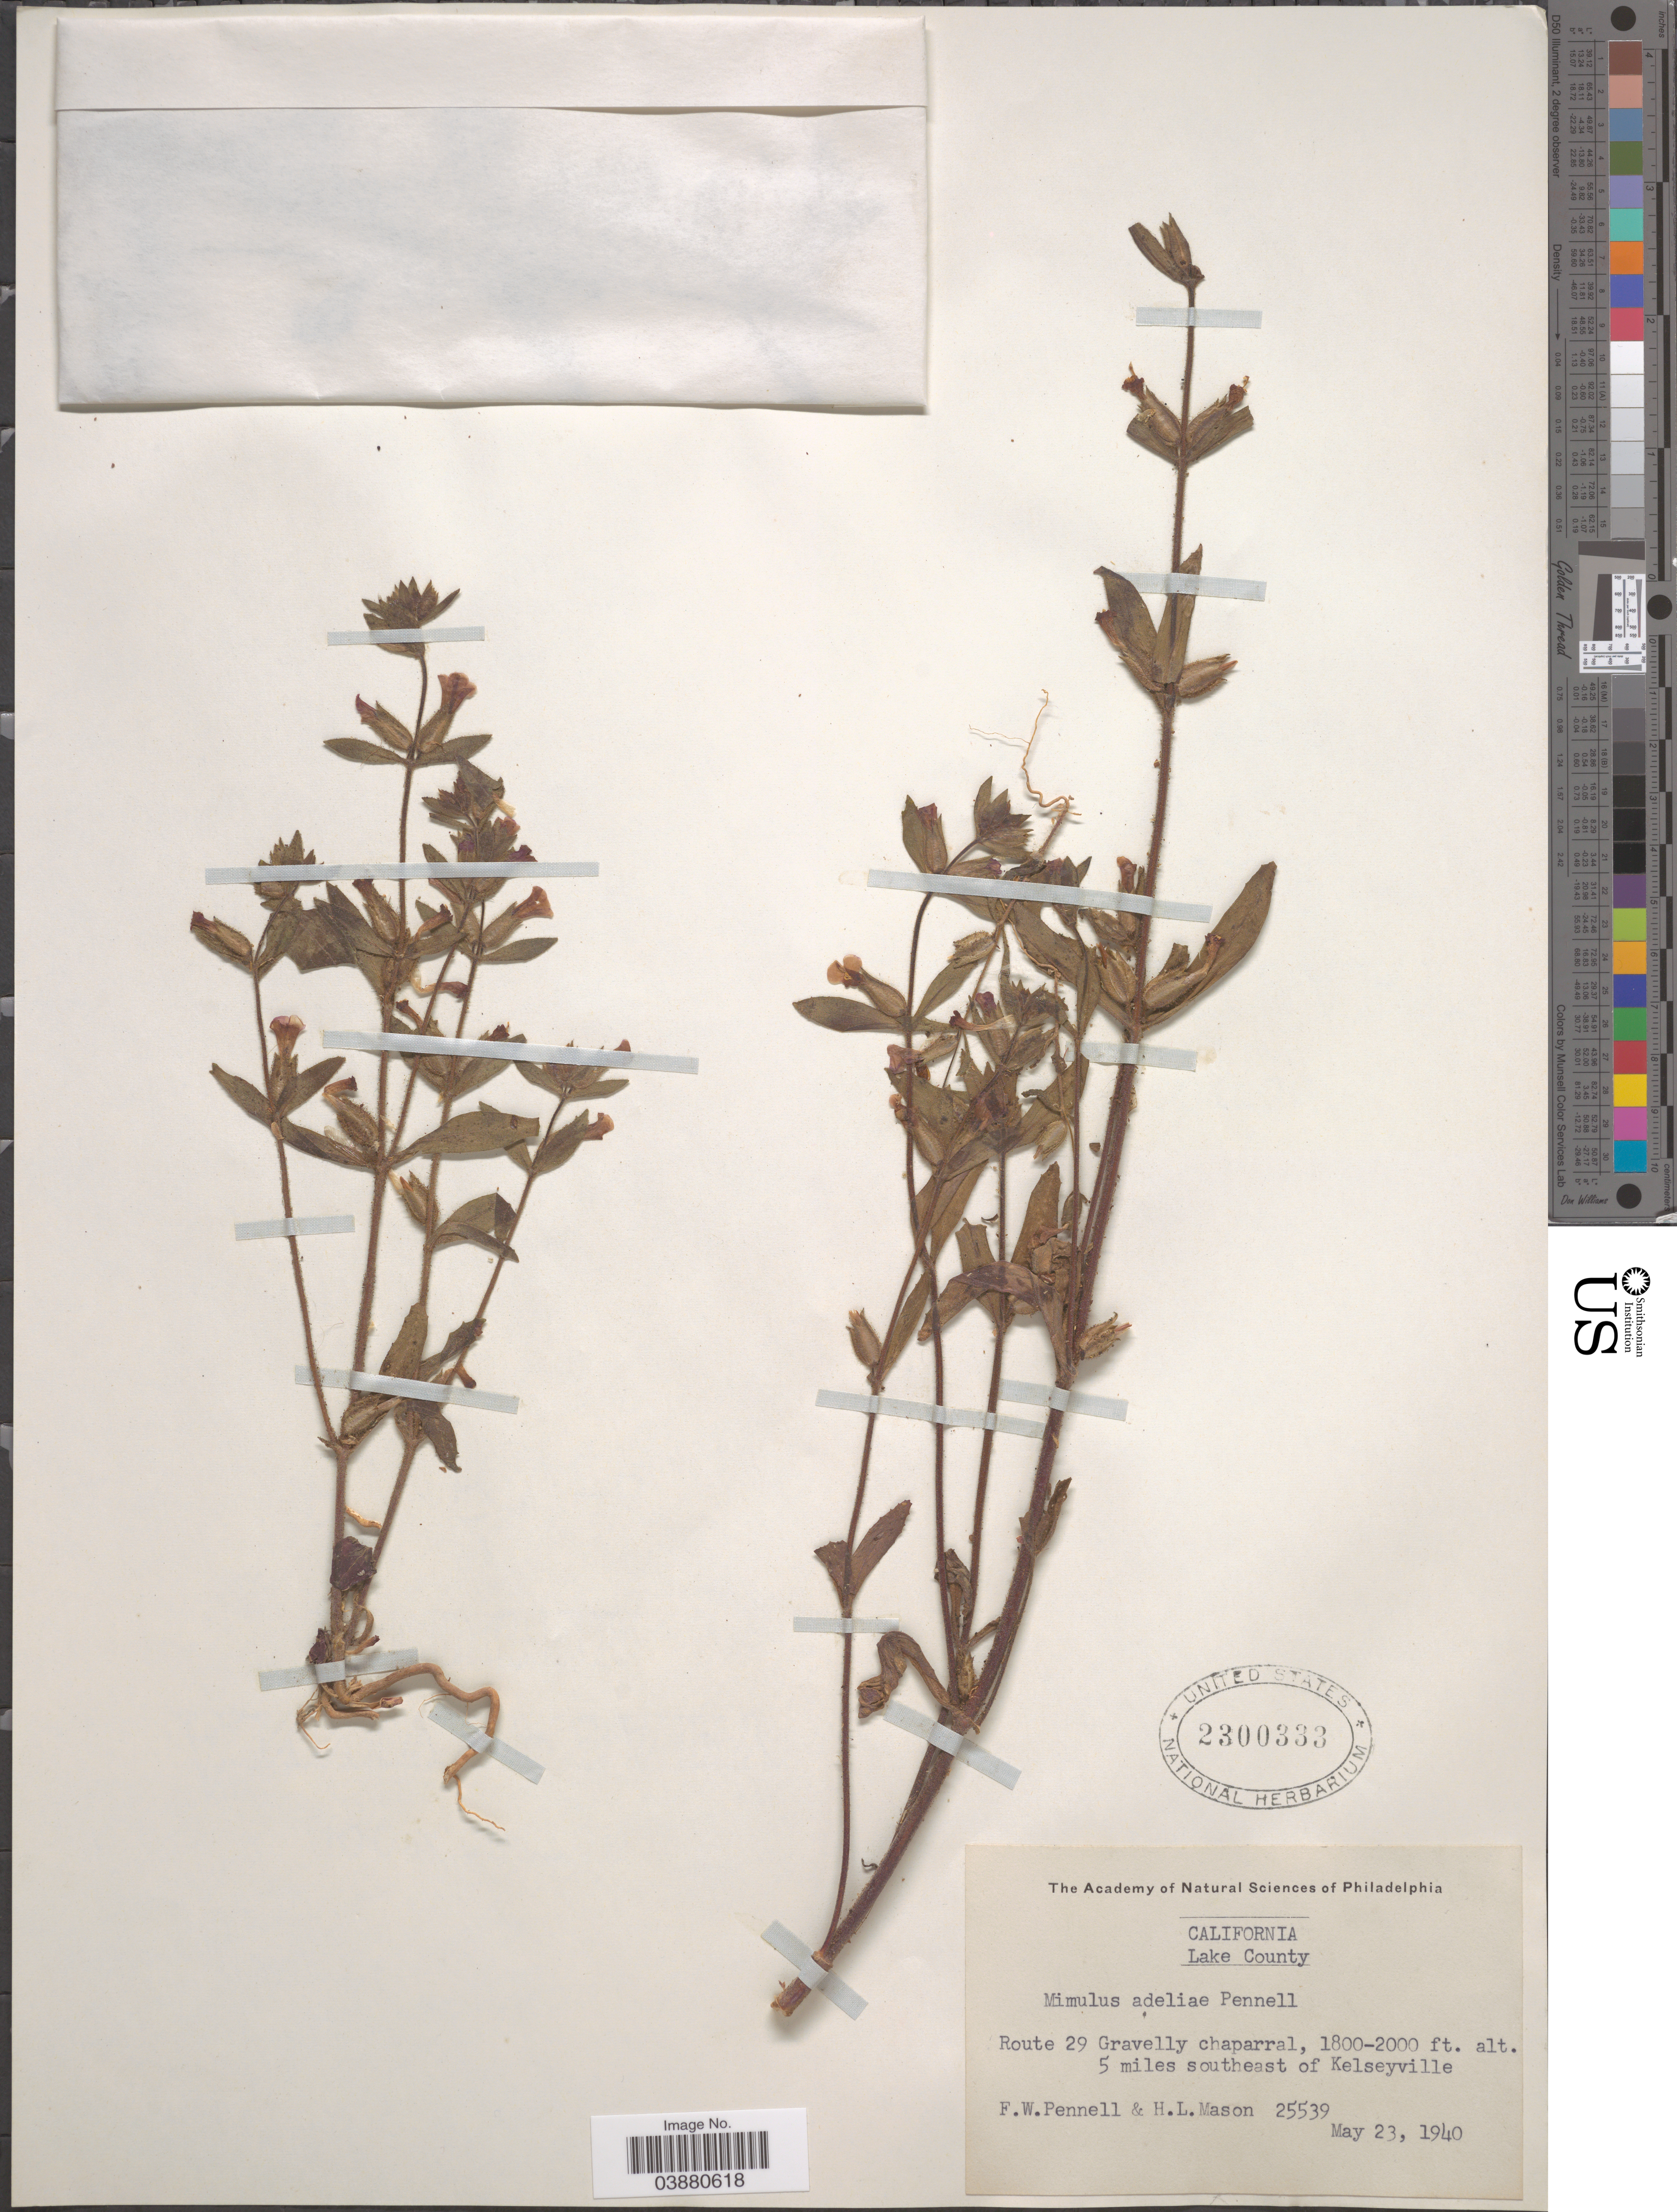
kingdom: Plantae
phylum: Tracheophyta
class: Magnoliopsida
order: Lamiales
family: Phrymaceae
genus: Mimulus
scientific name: Mimulus adeliae Pennell, ined.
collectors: F. W. Pennell & H. L. Mason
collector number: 25539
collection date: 1940-05-23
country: United States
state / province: California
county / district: Lake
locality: Lake County. Route 29. 25 miles southeast of Kelseyville.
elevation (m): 549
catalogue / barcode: US 2300333